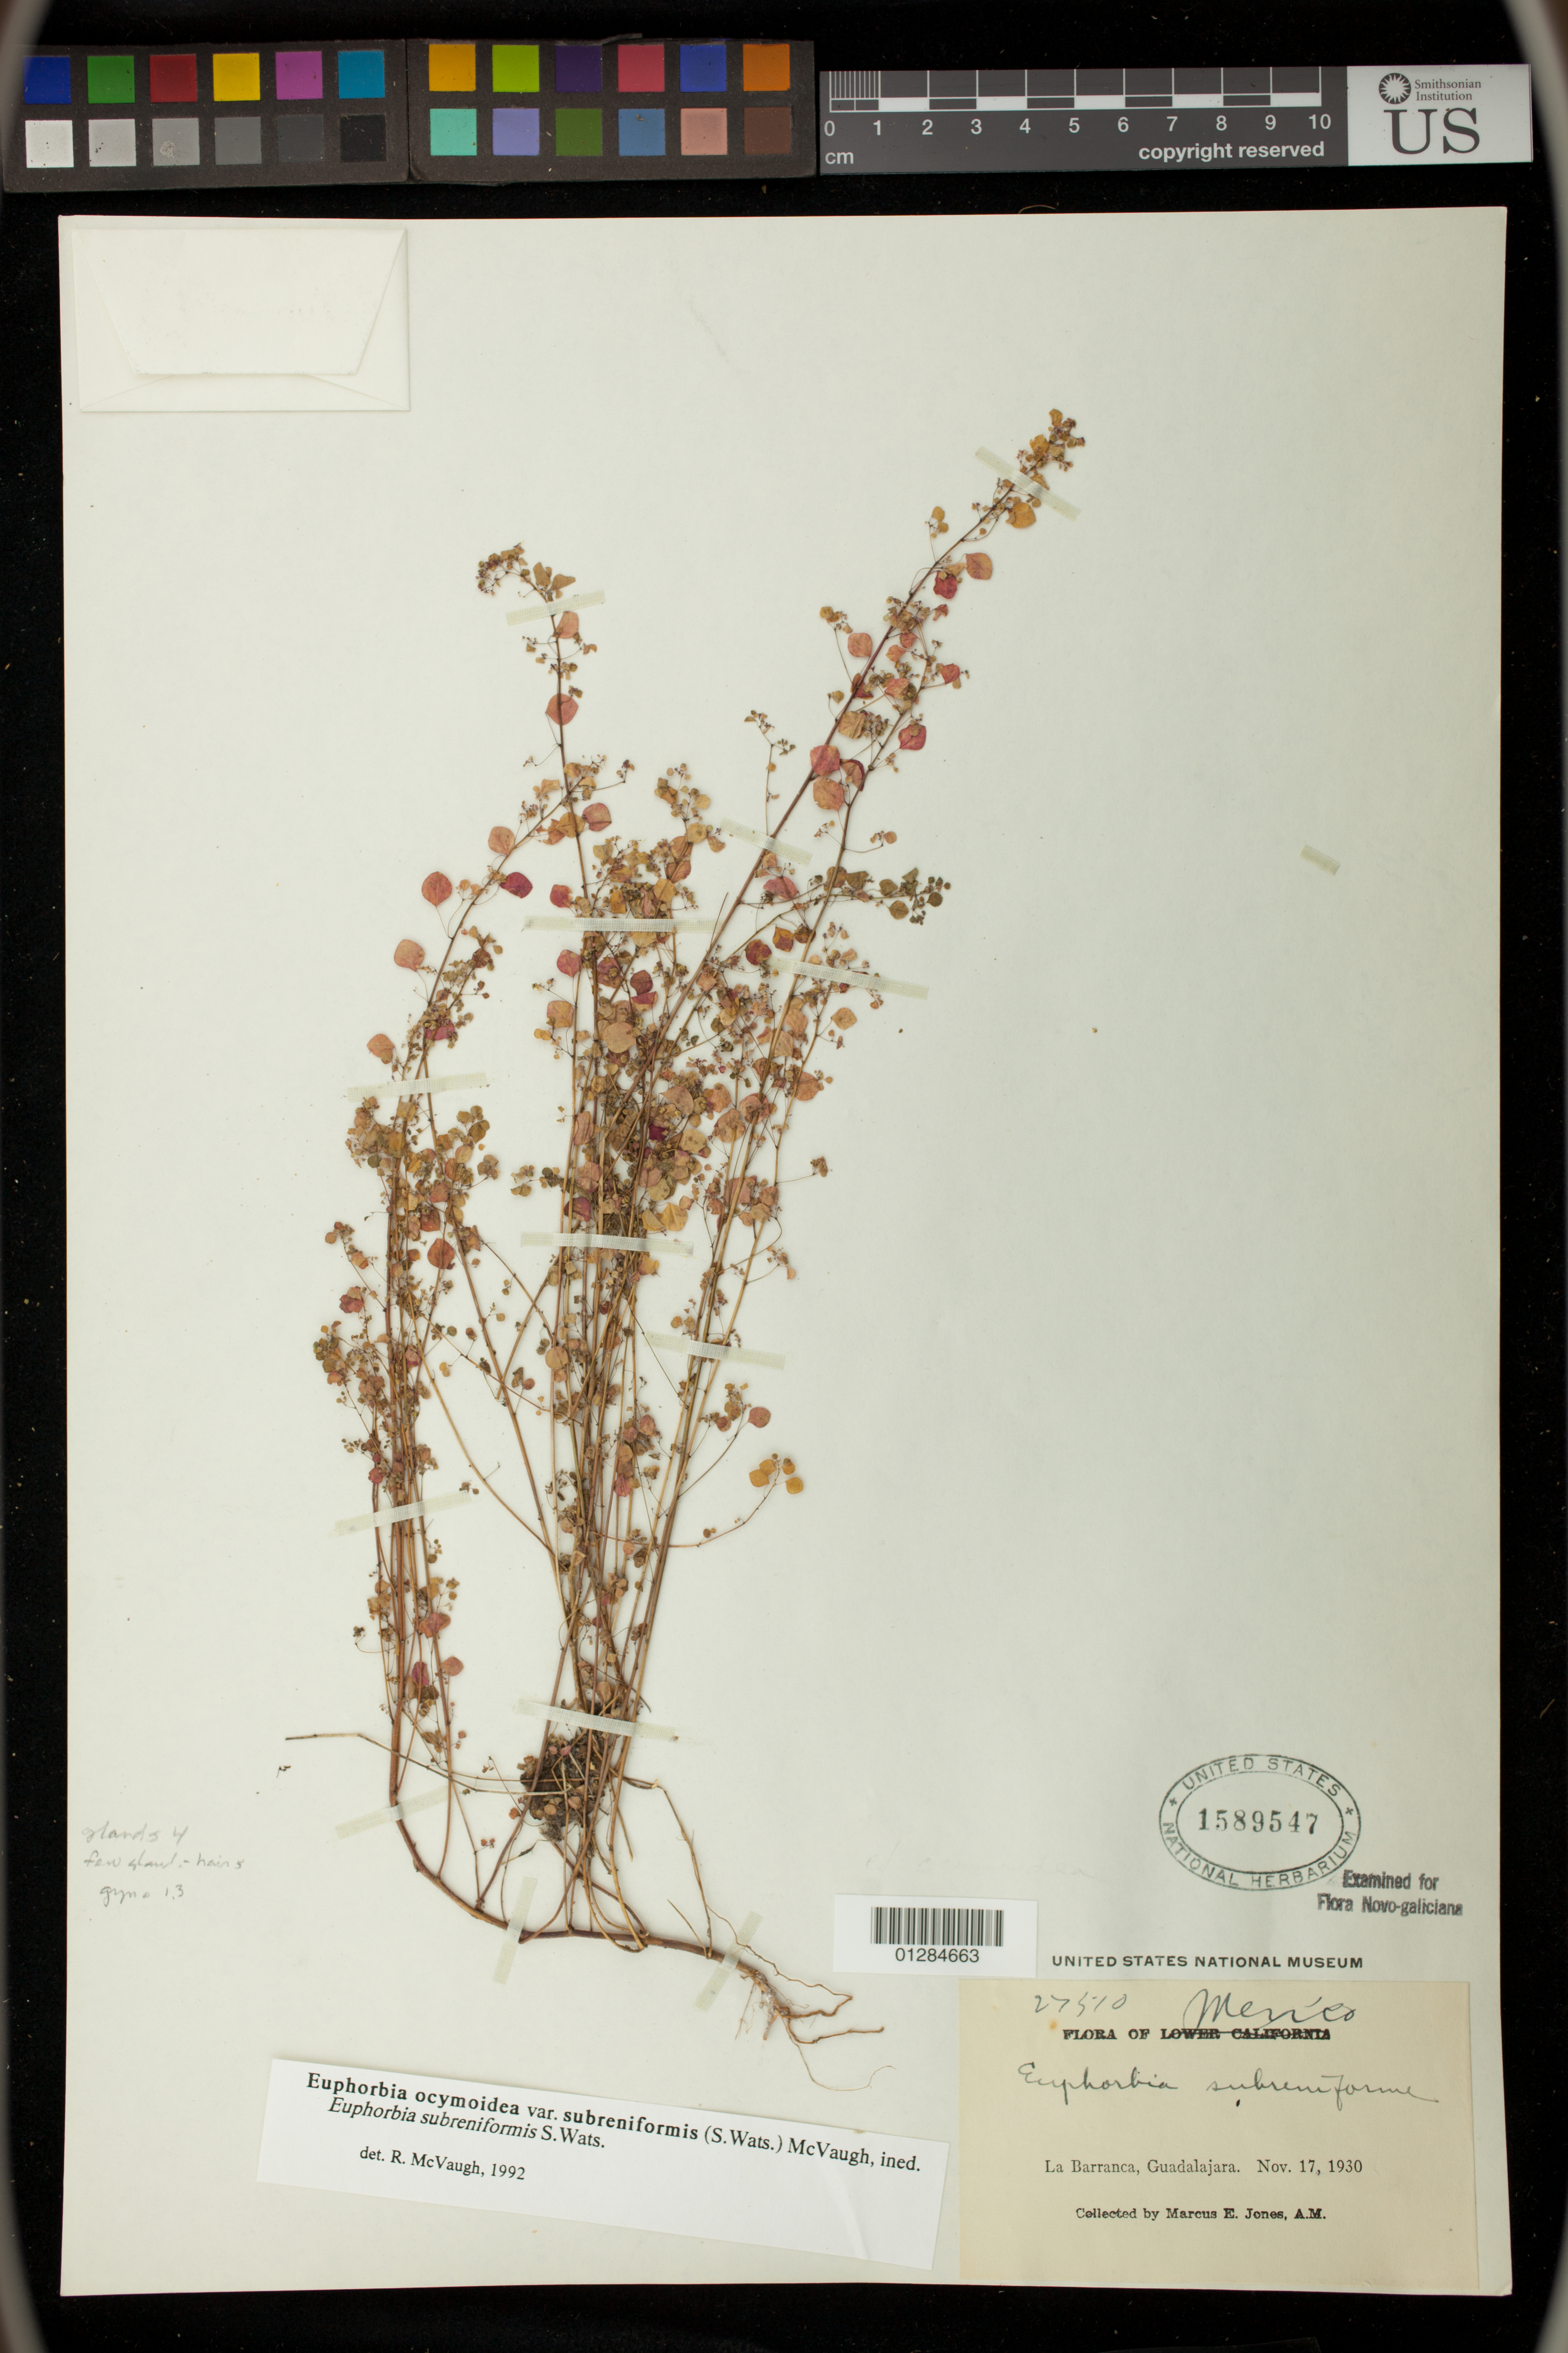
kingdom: Plantae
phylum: Tracheophyta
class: Magnoliopsida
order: Malpighiales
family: Euphorbiaceae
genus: Euphorbia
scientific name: Euphorbia fimbrilligera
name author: Mart.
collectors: M. E. Jones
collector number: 27510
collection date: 1930-11-17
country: Mexico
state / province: Jalisco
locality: La Barranca, Guadalajara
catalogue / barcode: US 1589547